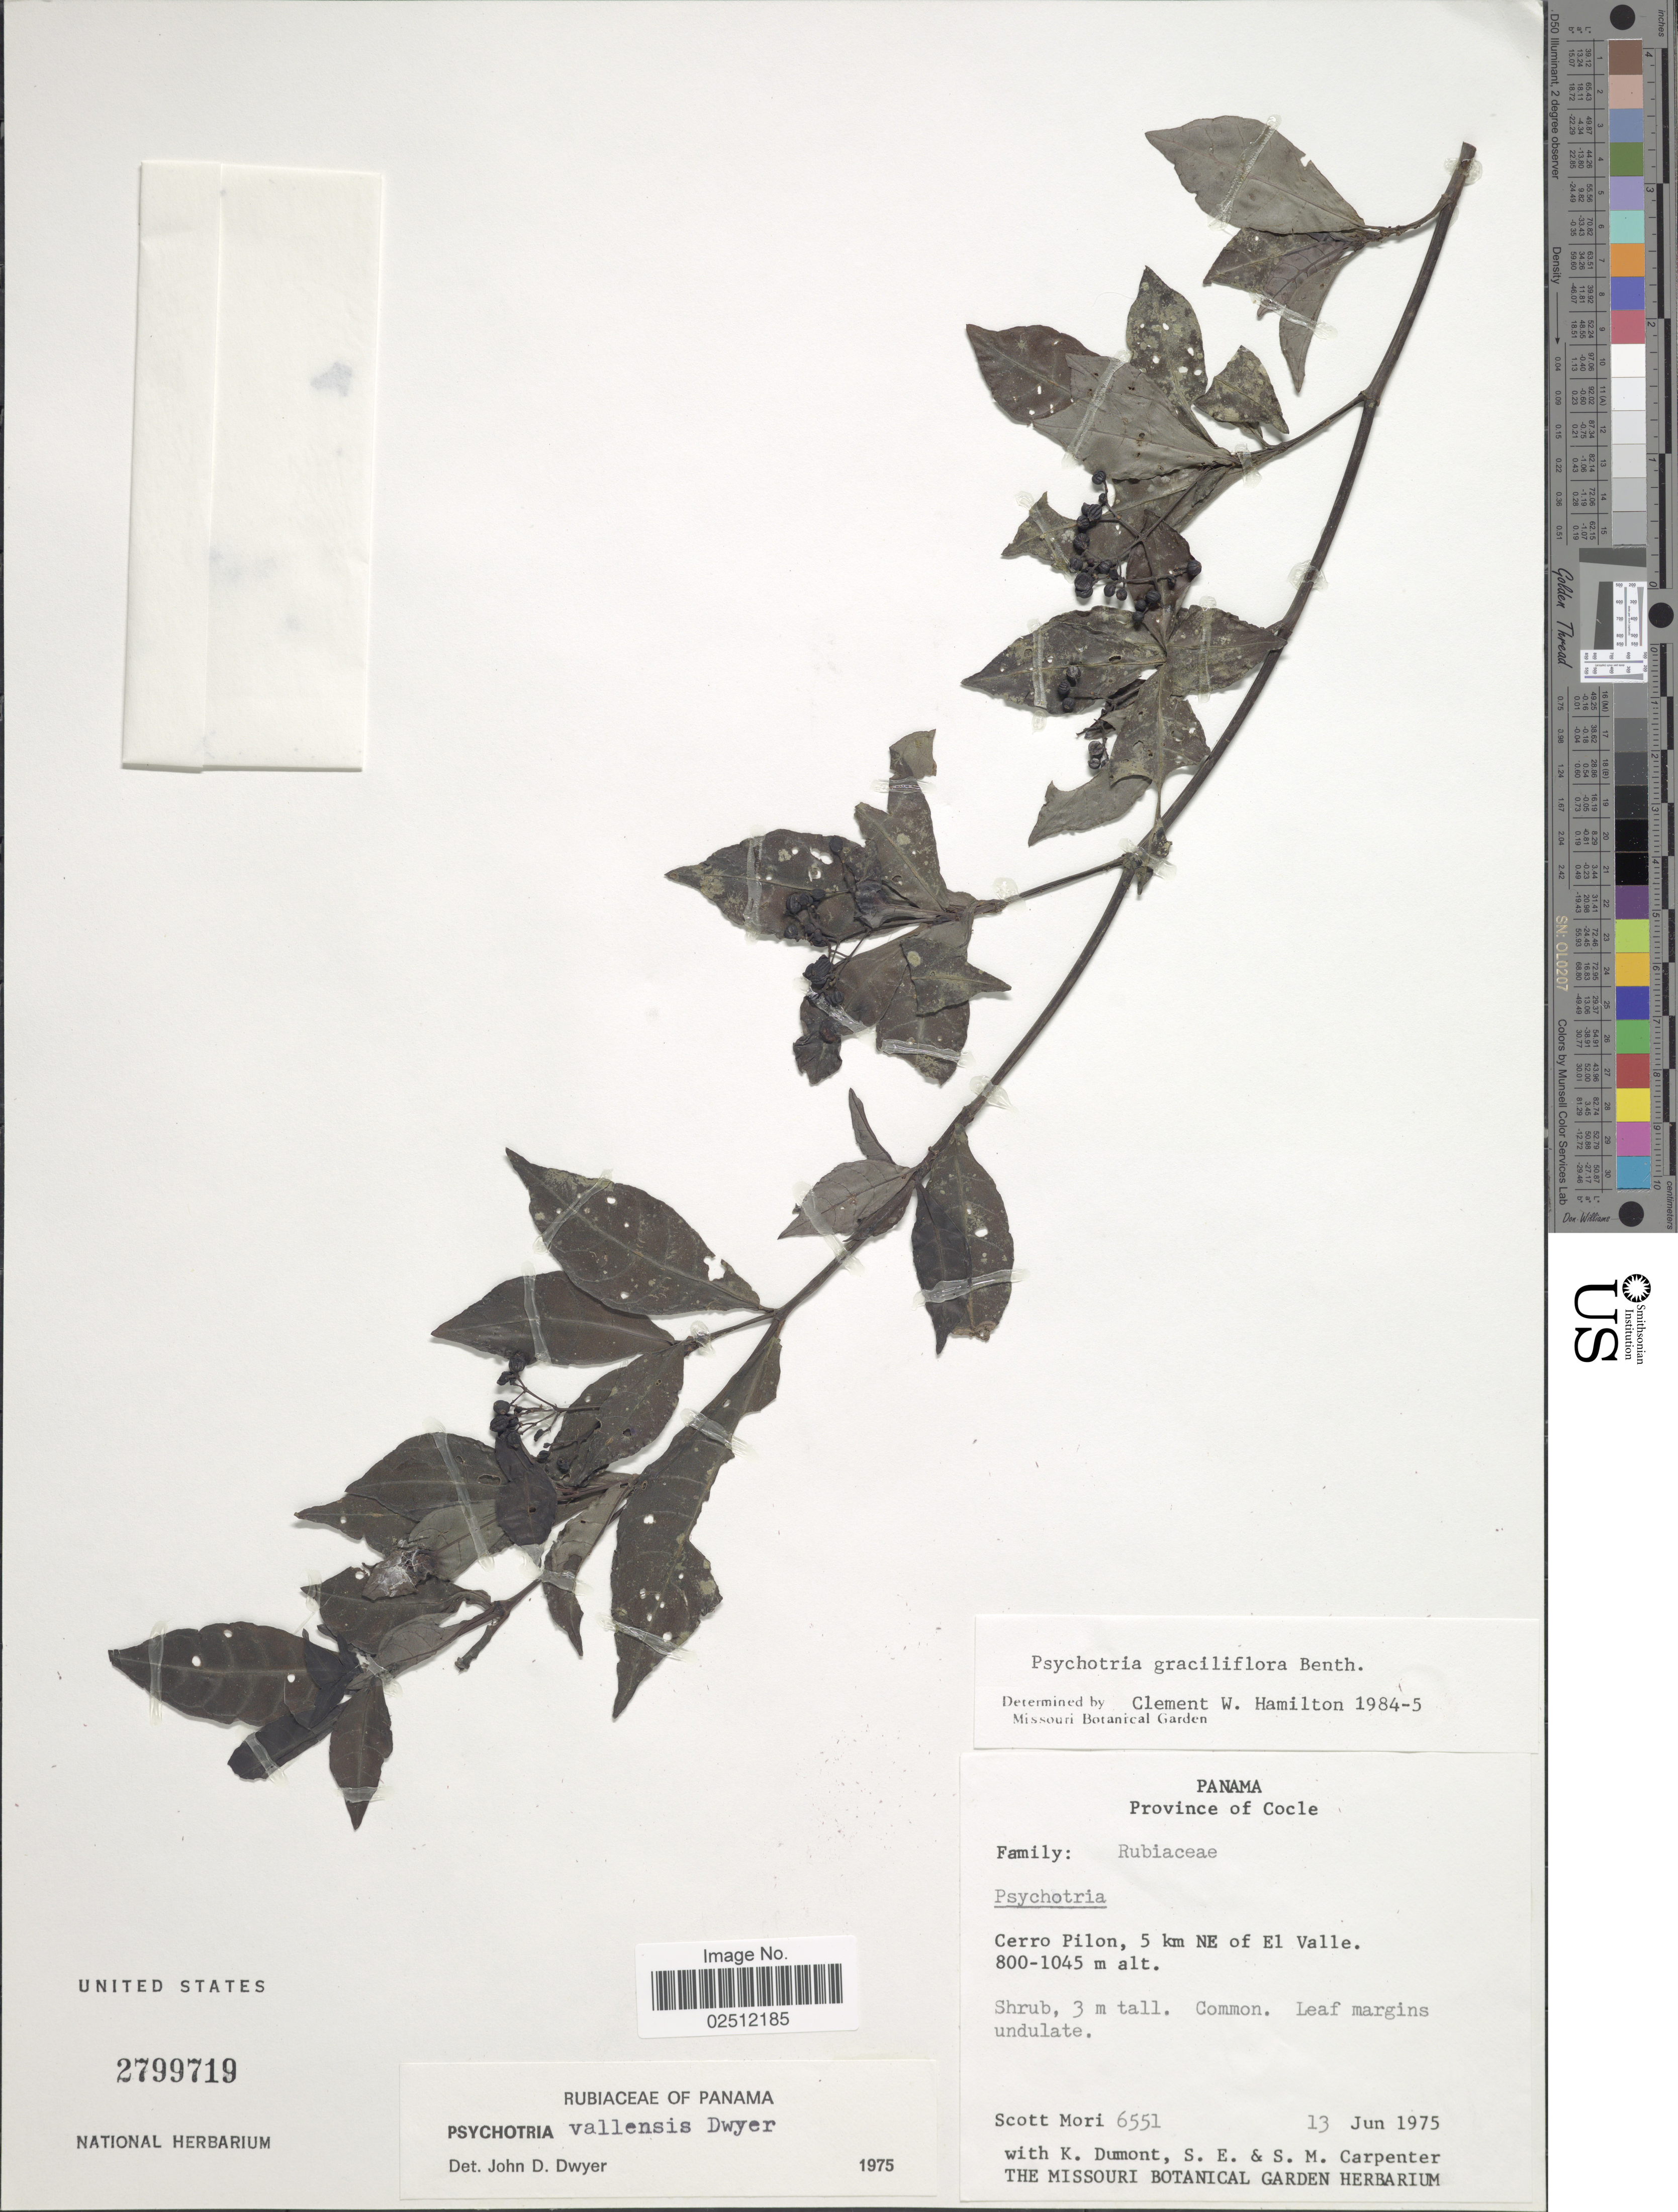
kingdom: Plantae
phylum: Tracheophyta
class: Magnoliopsida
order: Gentianales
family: Rubiaceae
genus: Psychotria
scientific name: Psychotria graciliflora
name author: Benth.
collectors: S. Mori, K. P. Dumont, S. Carpenter & S. Carpenter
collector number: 6551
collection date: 1975-06-13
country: Panama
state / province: Coclé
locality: Cerro Pilon, 5 km NE of El Valle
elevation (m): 800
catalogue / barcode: US 2799719